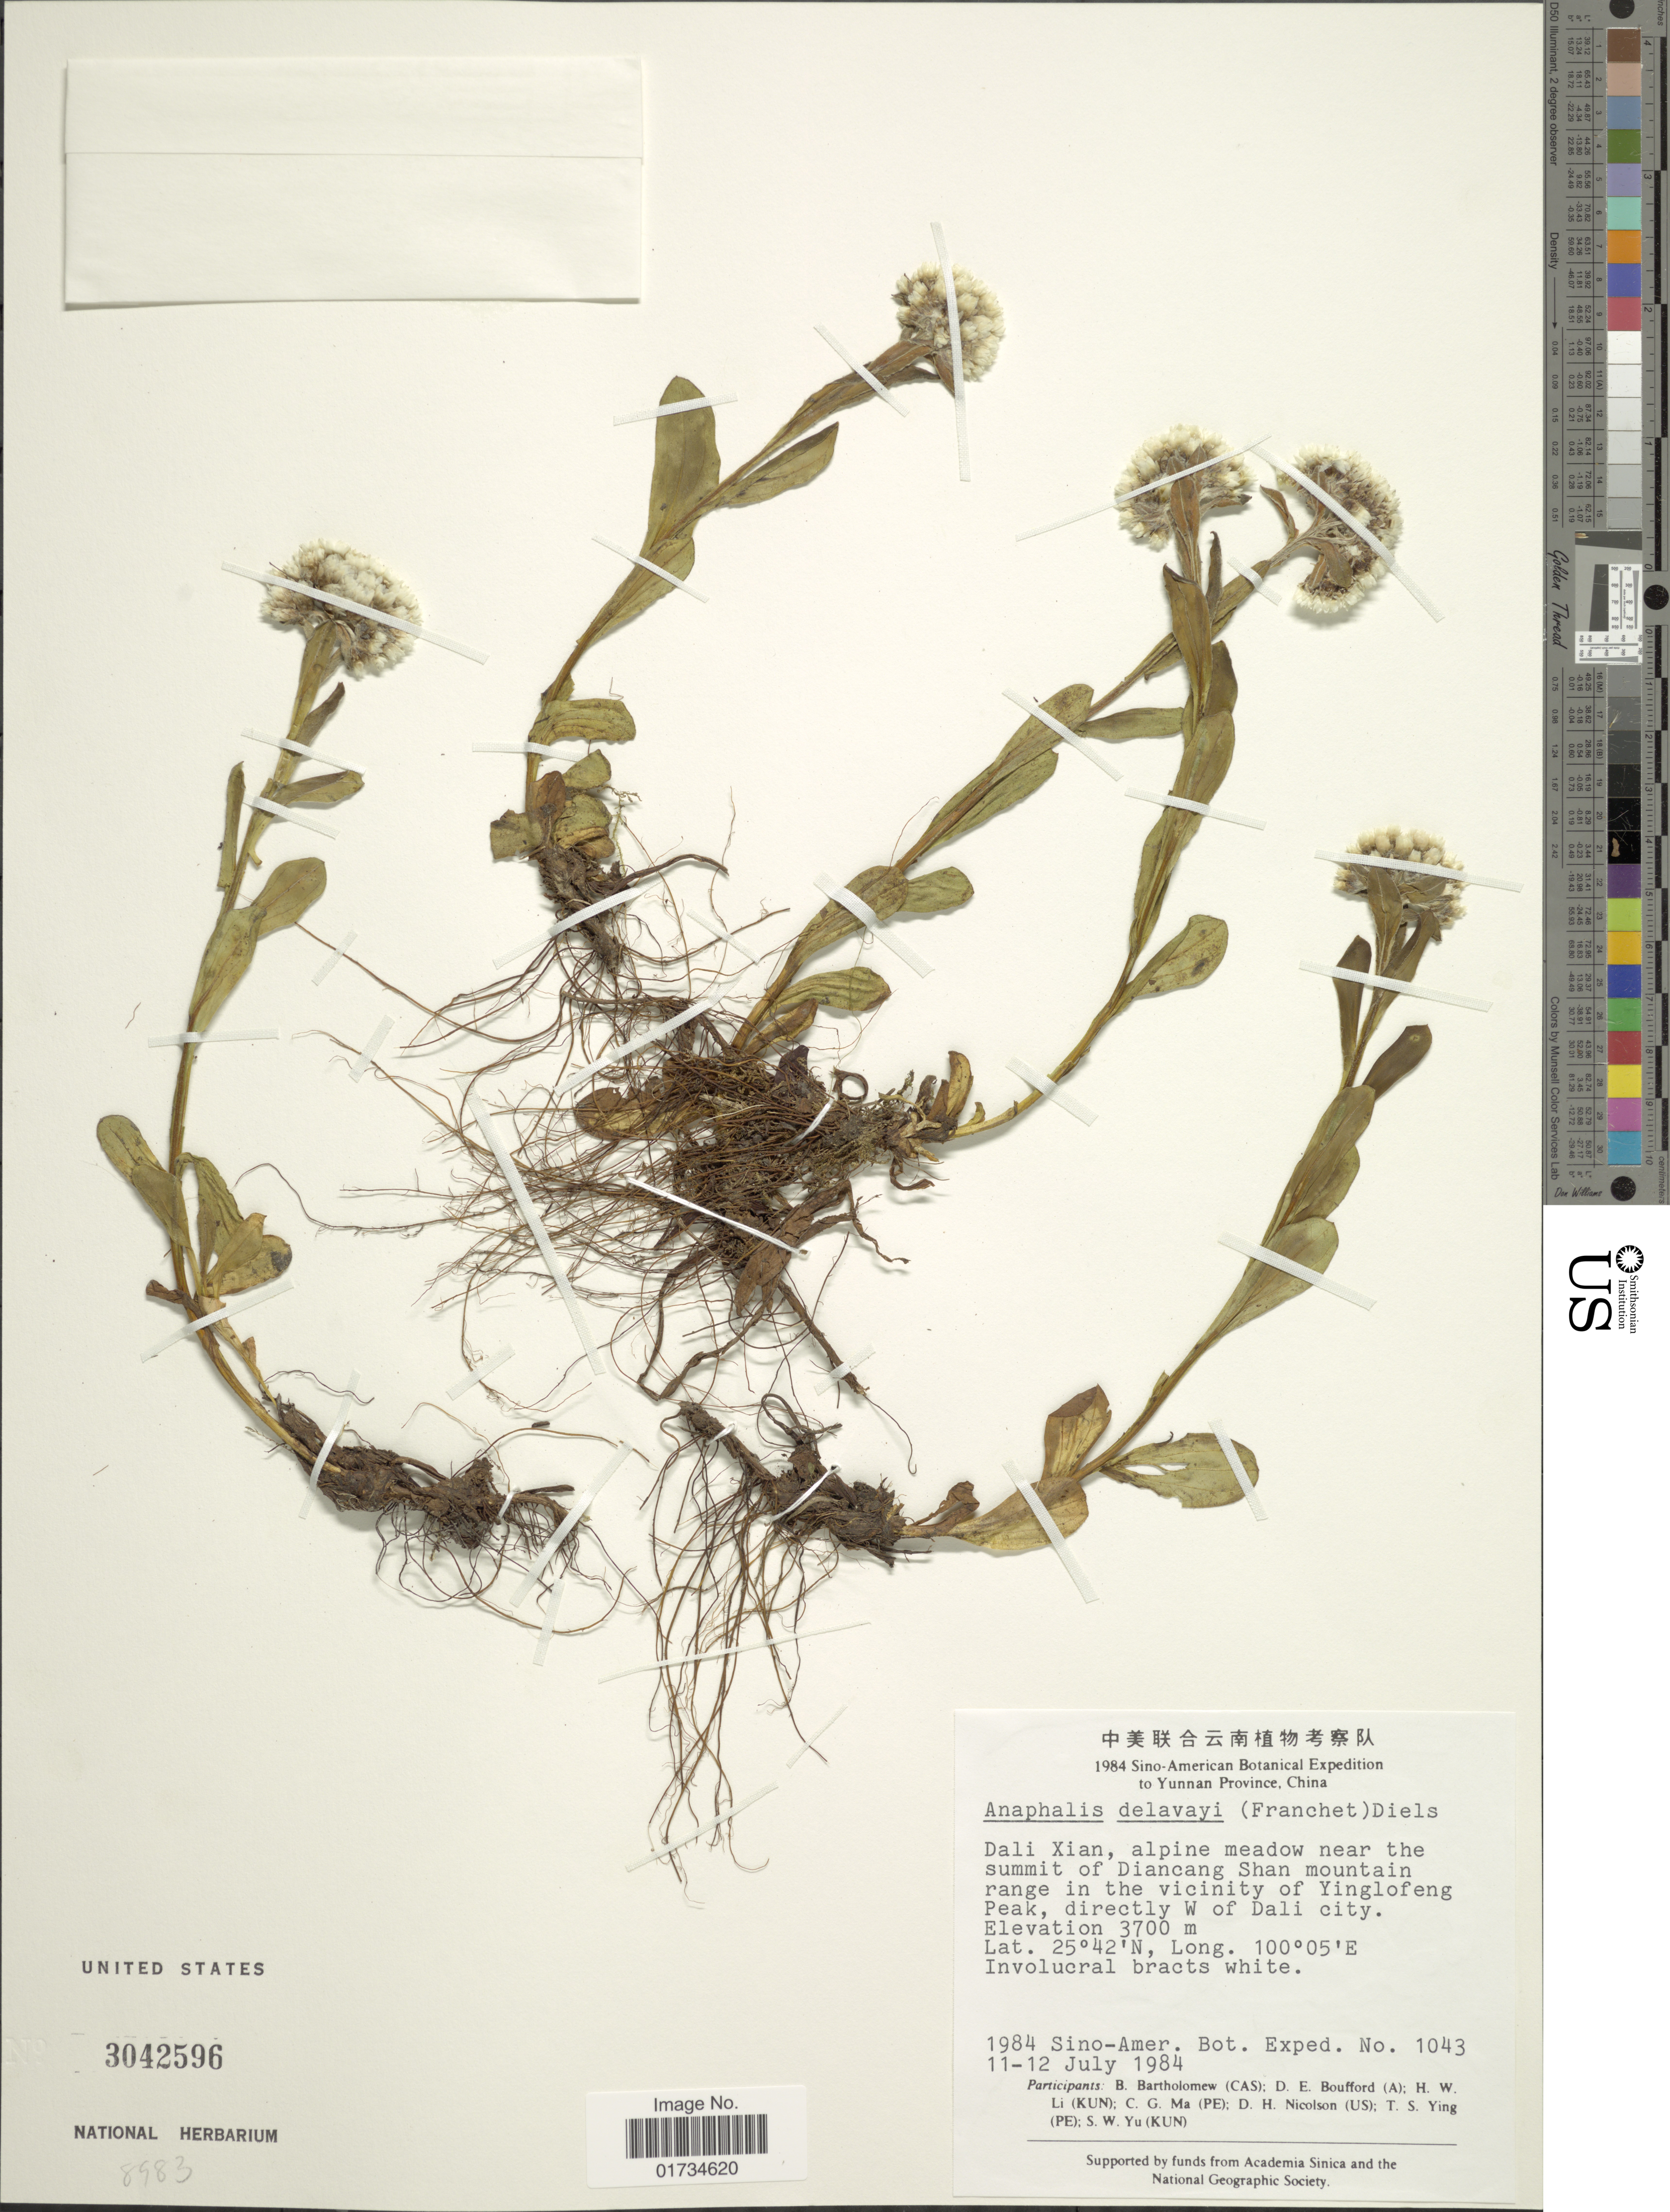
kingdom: Plantae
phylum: Tracheophyta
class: Magnoliopsida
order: Asterales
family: Asteraceae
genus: Anaphalis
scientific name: Anaphalis delavayi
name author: (Franch.) Diels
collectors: Sino-Amer. Bot. Exped. 1984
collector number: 1043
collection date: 1984-07-11/1984-07-12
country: China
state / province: Yunnan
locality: Yunnan Province, China. Dali Xian, alpine meadow near the summite of Diancang Shan mountain range in the vicinity of Yinglofeng Peak, directly W of Dali city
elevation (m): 3700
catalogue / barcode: US 3042596